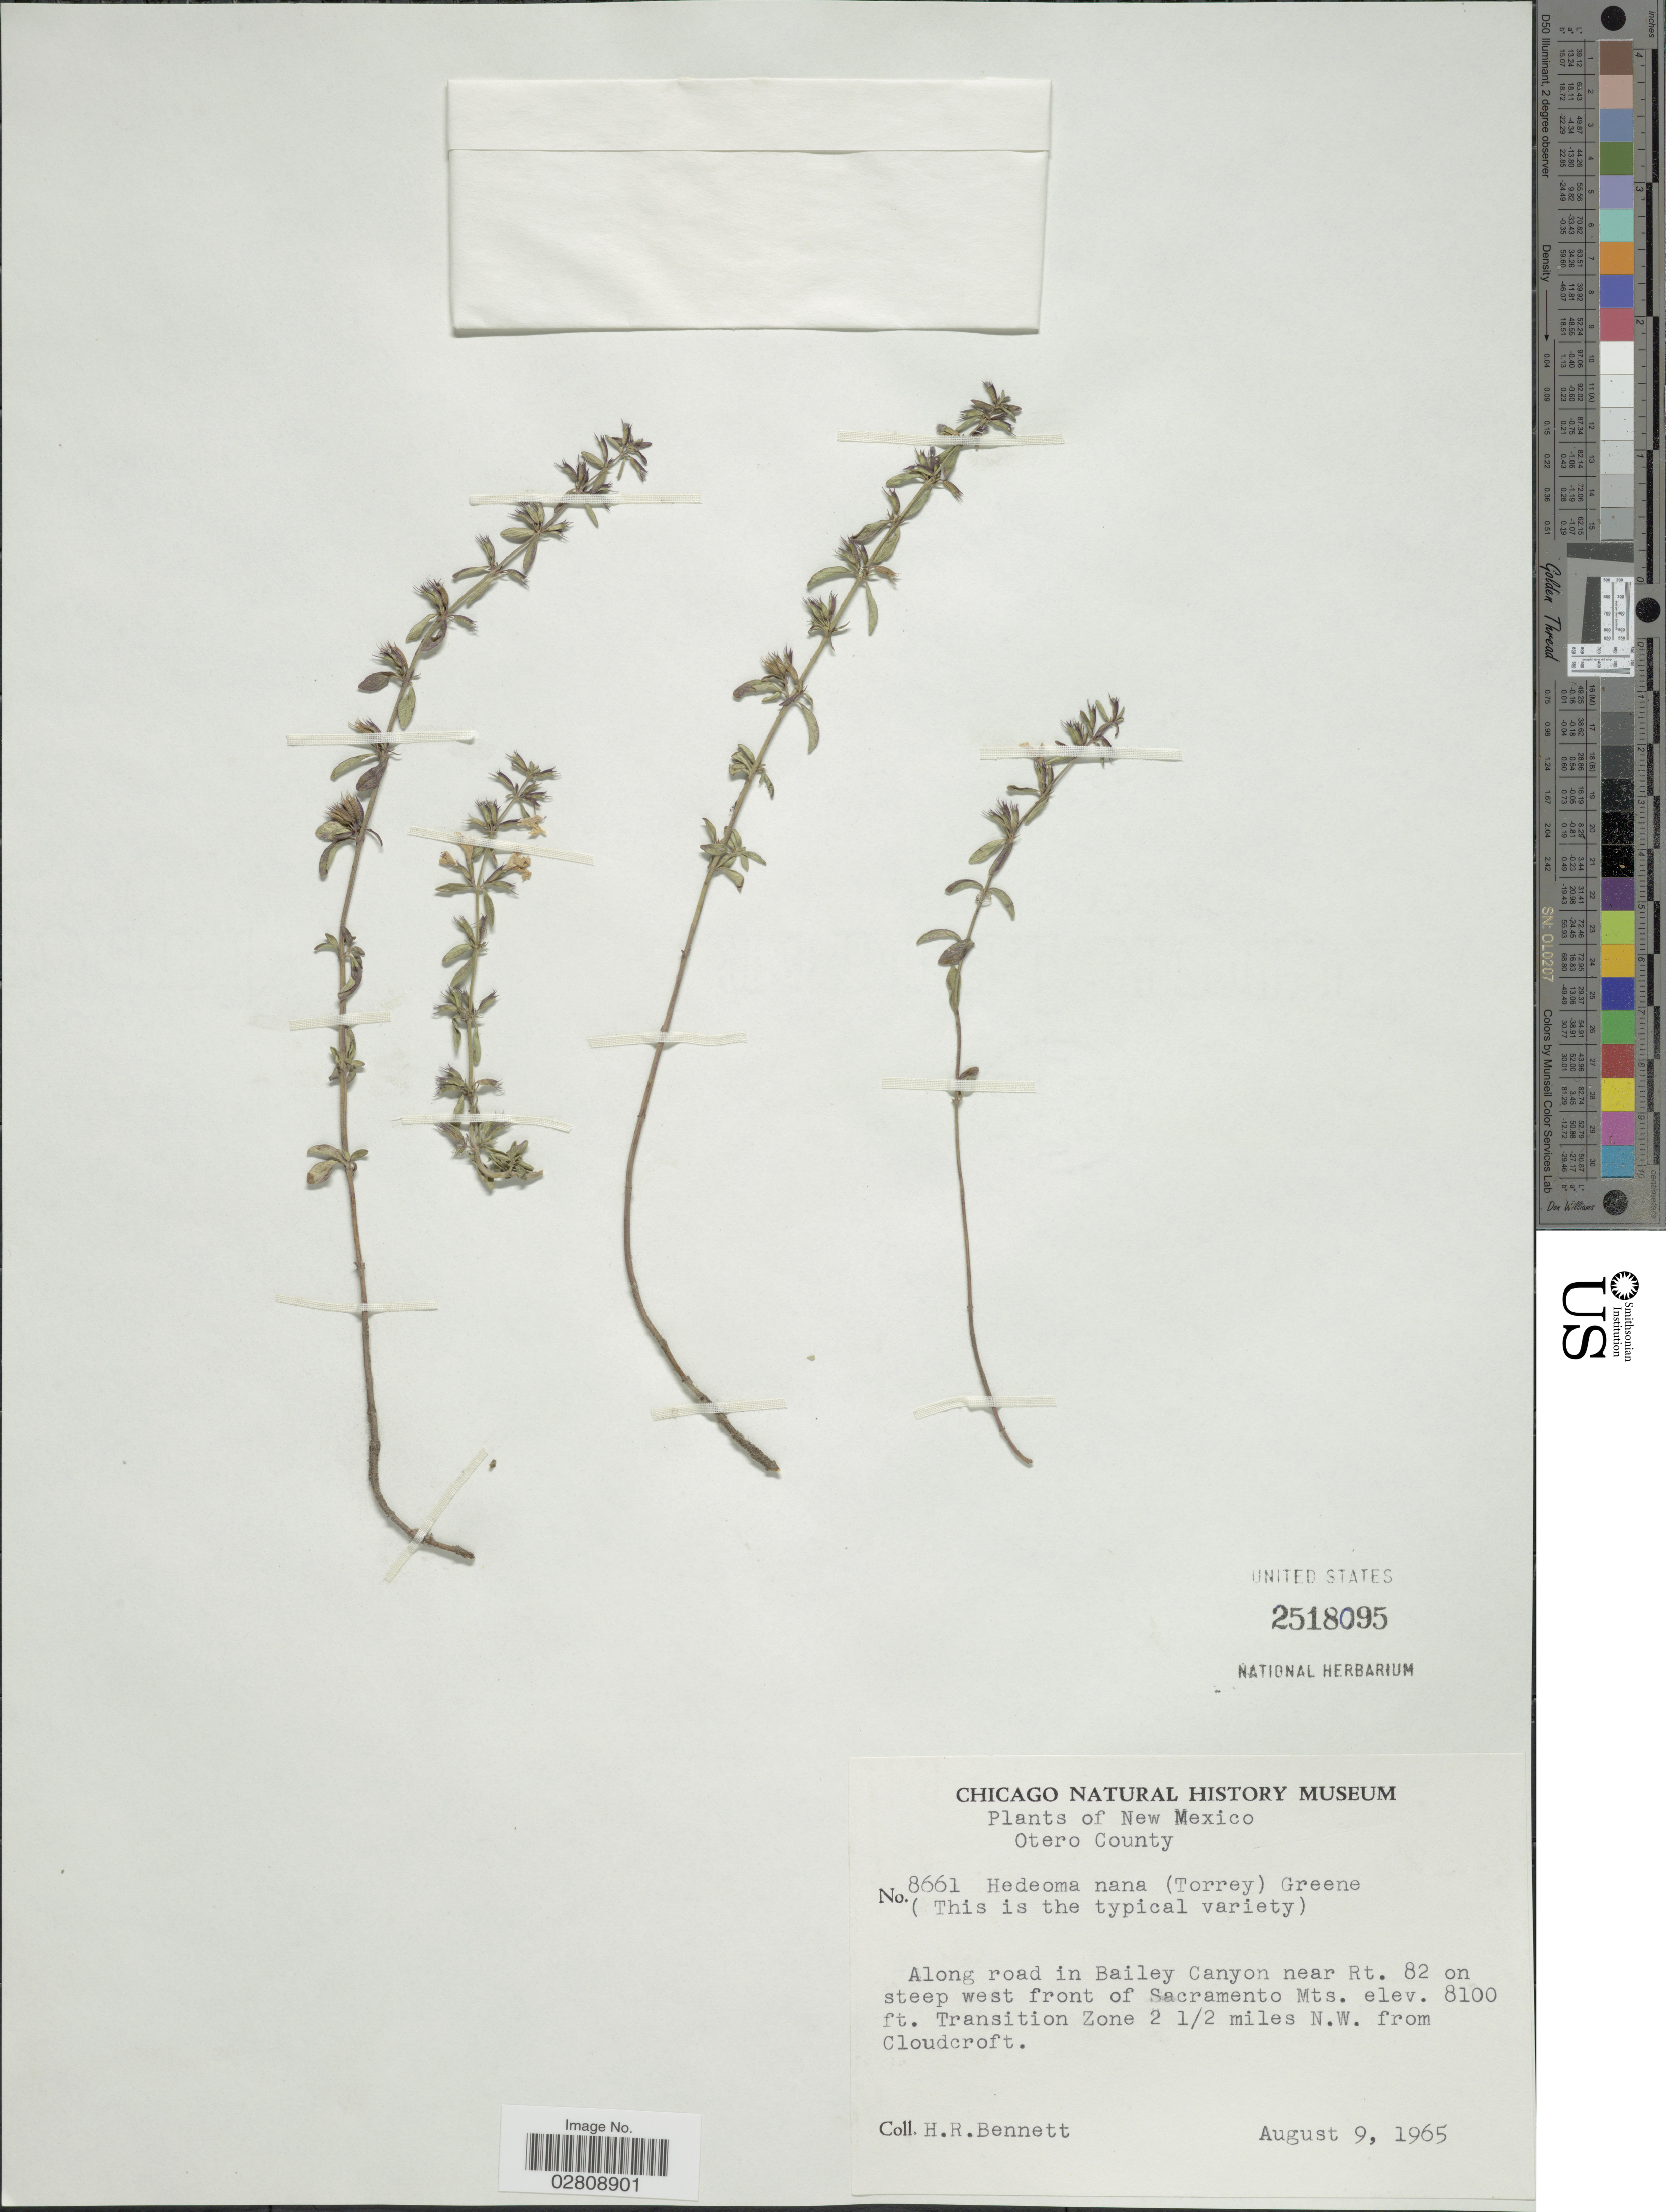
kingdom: Plantae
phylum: Tracheophyta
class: Magnoliopsida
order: Lamiales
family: Lamiaceae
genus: Hedeoma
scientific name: Hedeoma nana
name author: (Torr.) Briq.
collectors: H. R. Bennett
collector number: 8661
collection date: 1965-08-09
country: United States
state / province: New Mexico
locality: Otero County. Along road in Bailey Canyon near Rt. 82 on steep west front of Sacramento Mts. Transition Zone 2 ½ miles N.W. from Cloudcroft.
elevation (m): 2469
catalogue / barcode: US 2518095